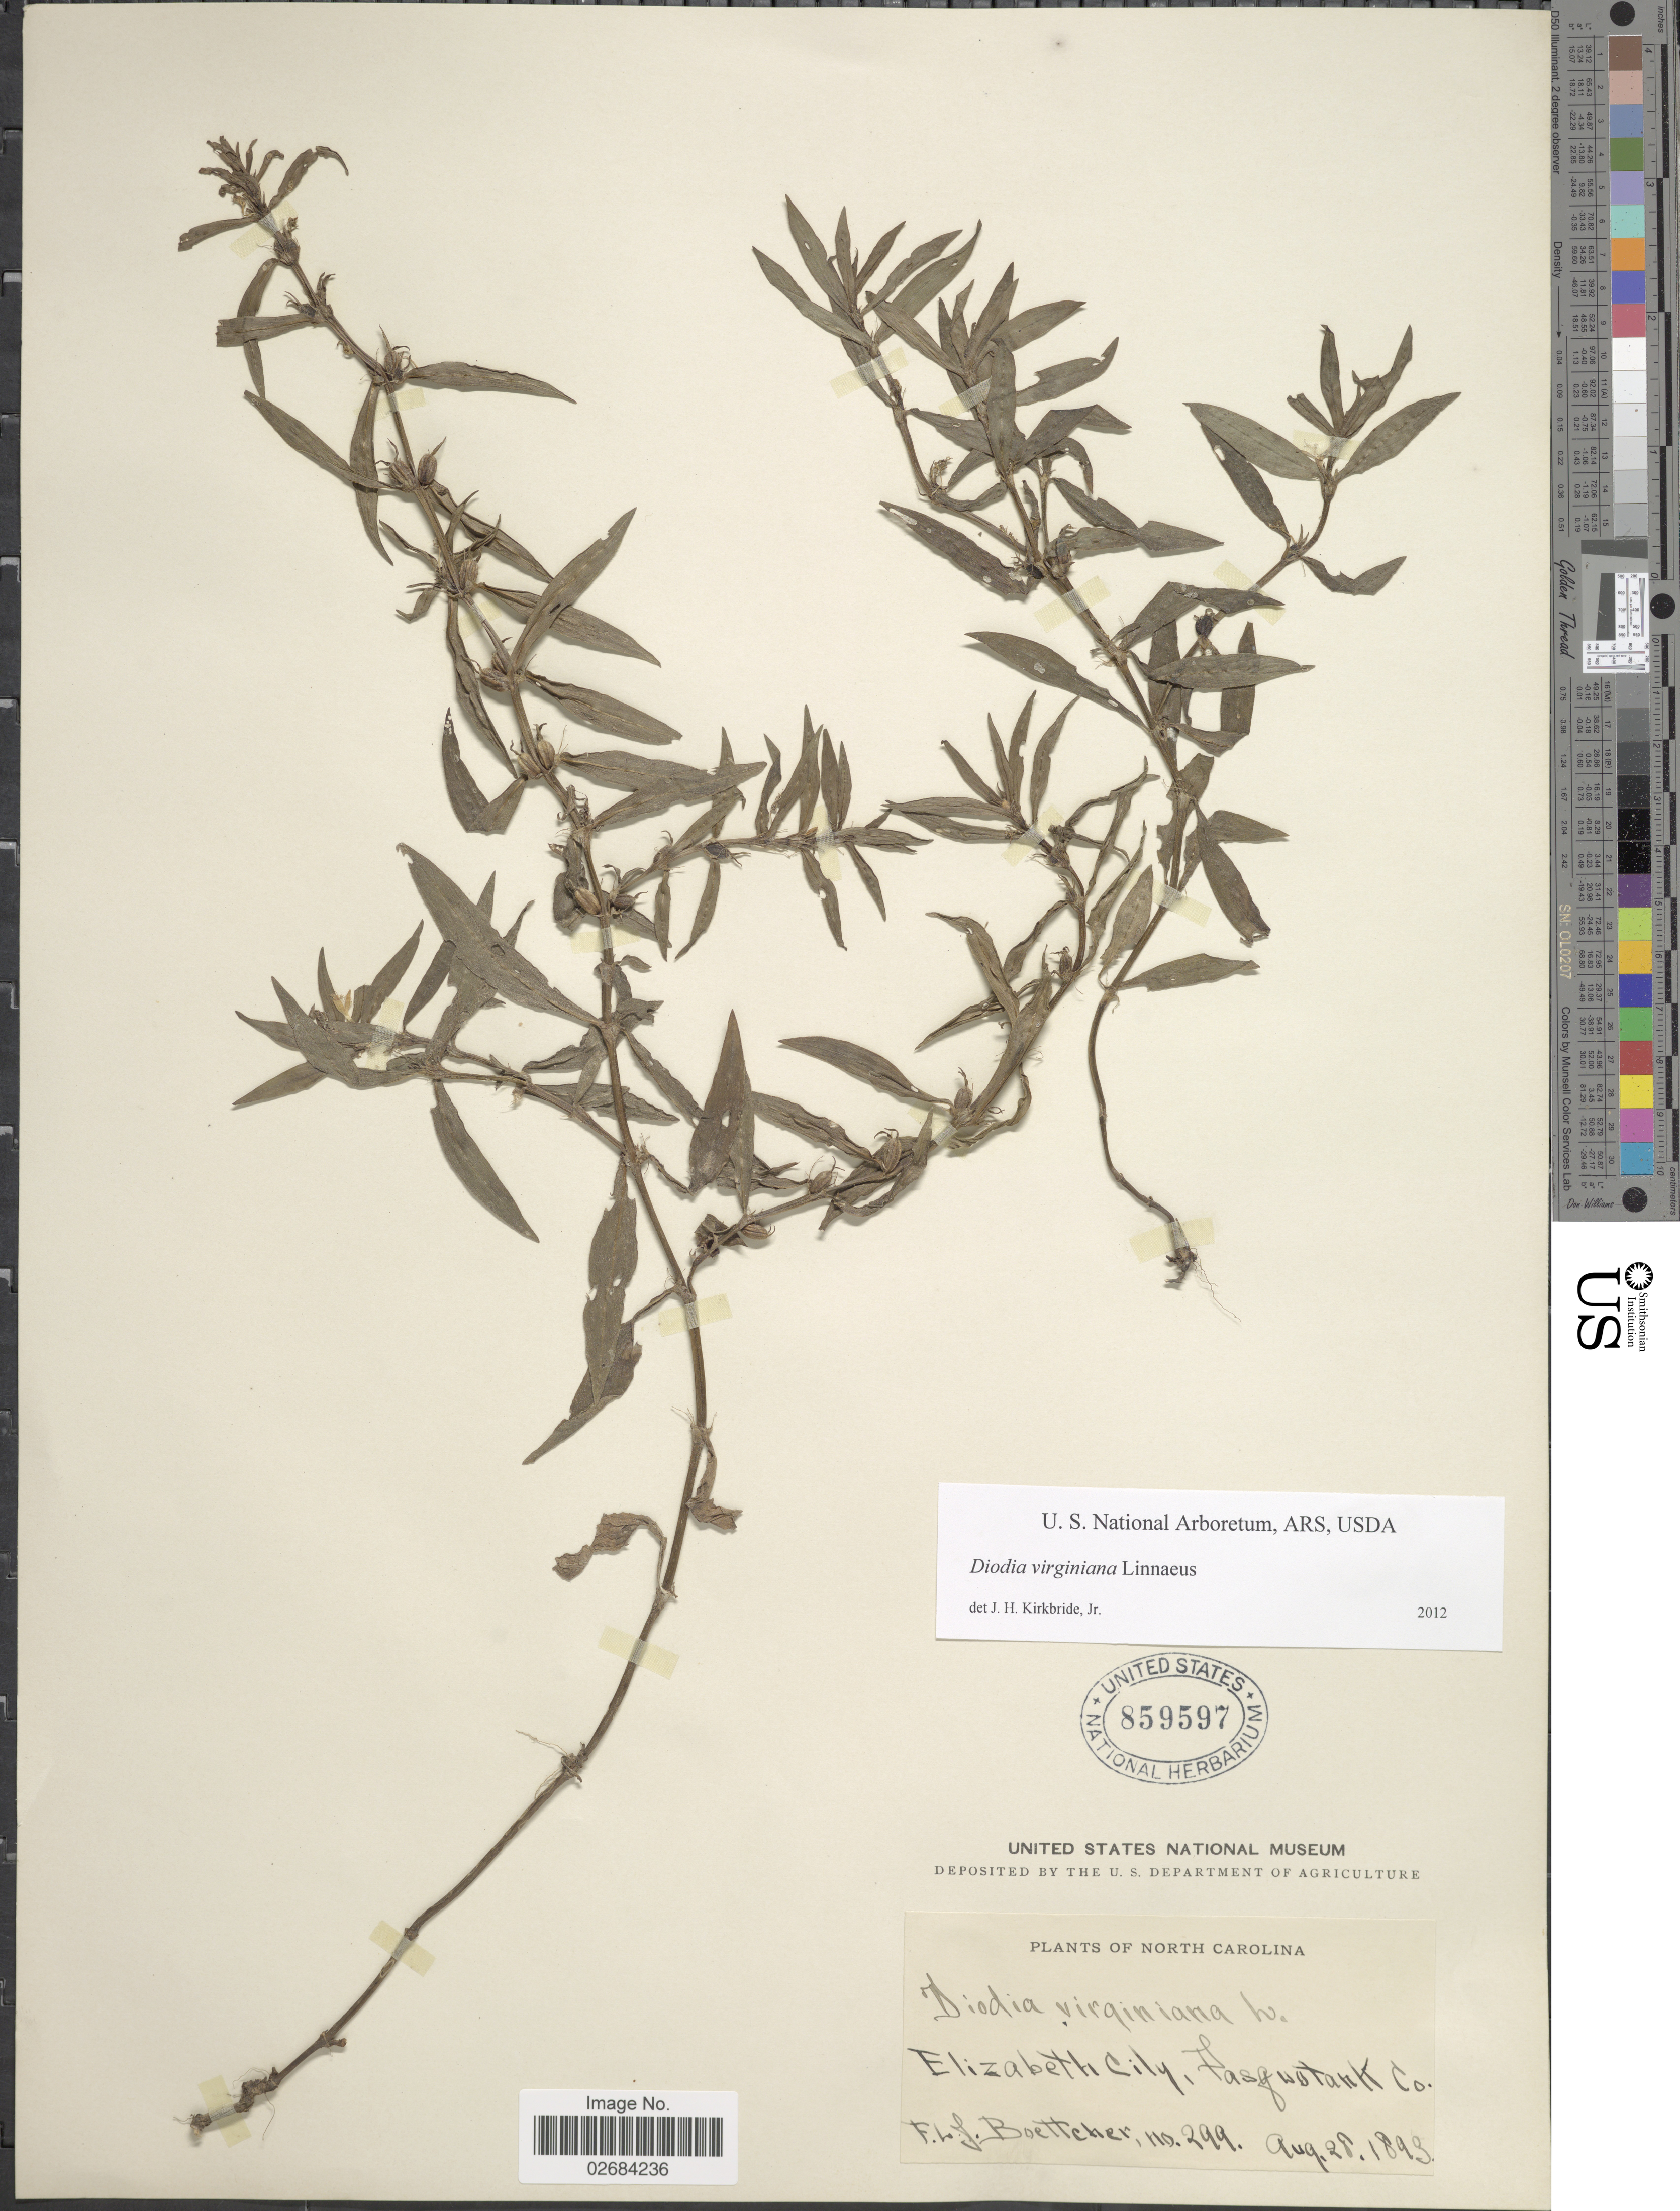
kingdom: Plantae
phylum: Tracheophyta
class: Magnoliopsida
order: Gentianales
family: Rubiaceae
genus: Diodia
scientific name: Diodia virginiana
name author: L.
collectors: F. Boettcher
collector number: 299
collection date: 1893-08-28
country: United States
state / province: North Carolina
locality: Elizabeth City, Pasquotank Co.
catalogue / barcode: US 859597